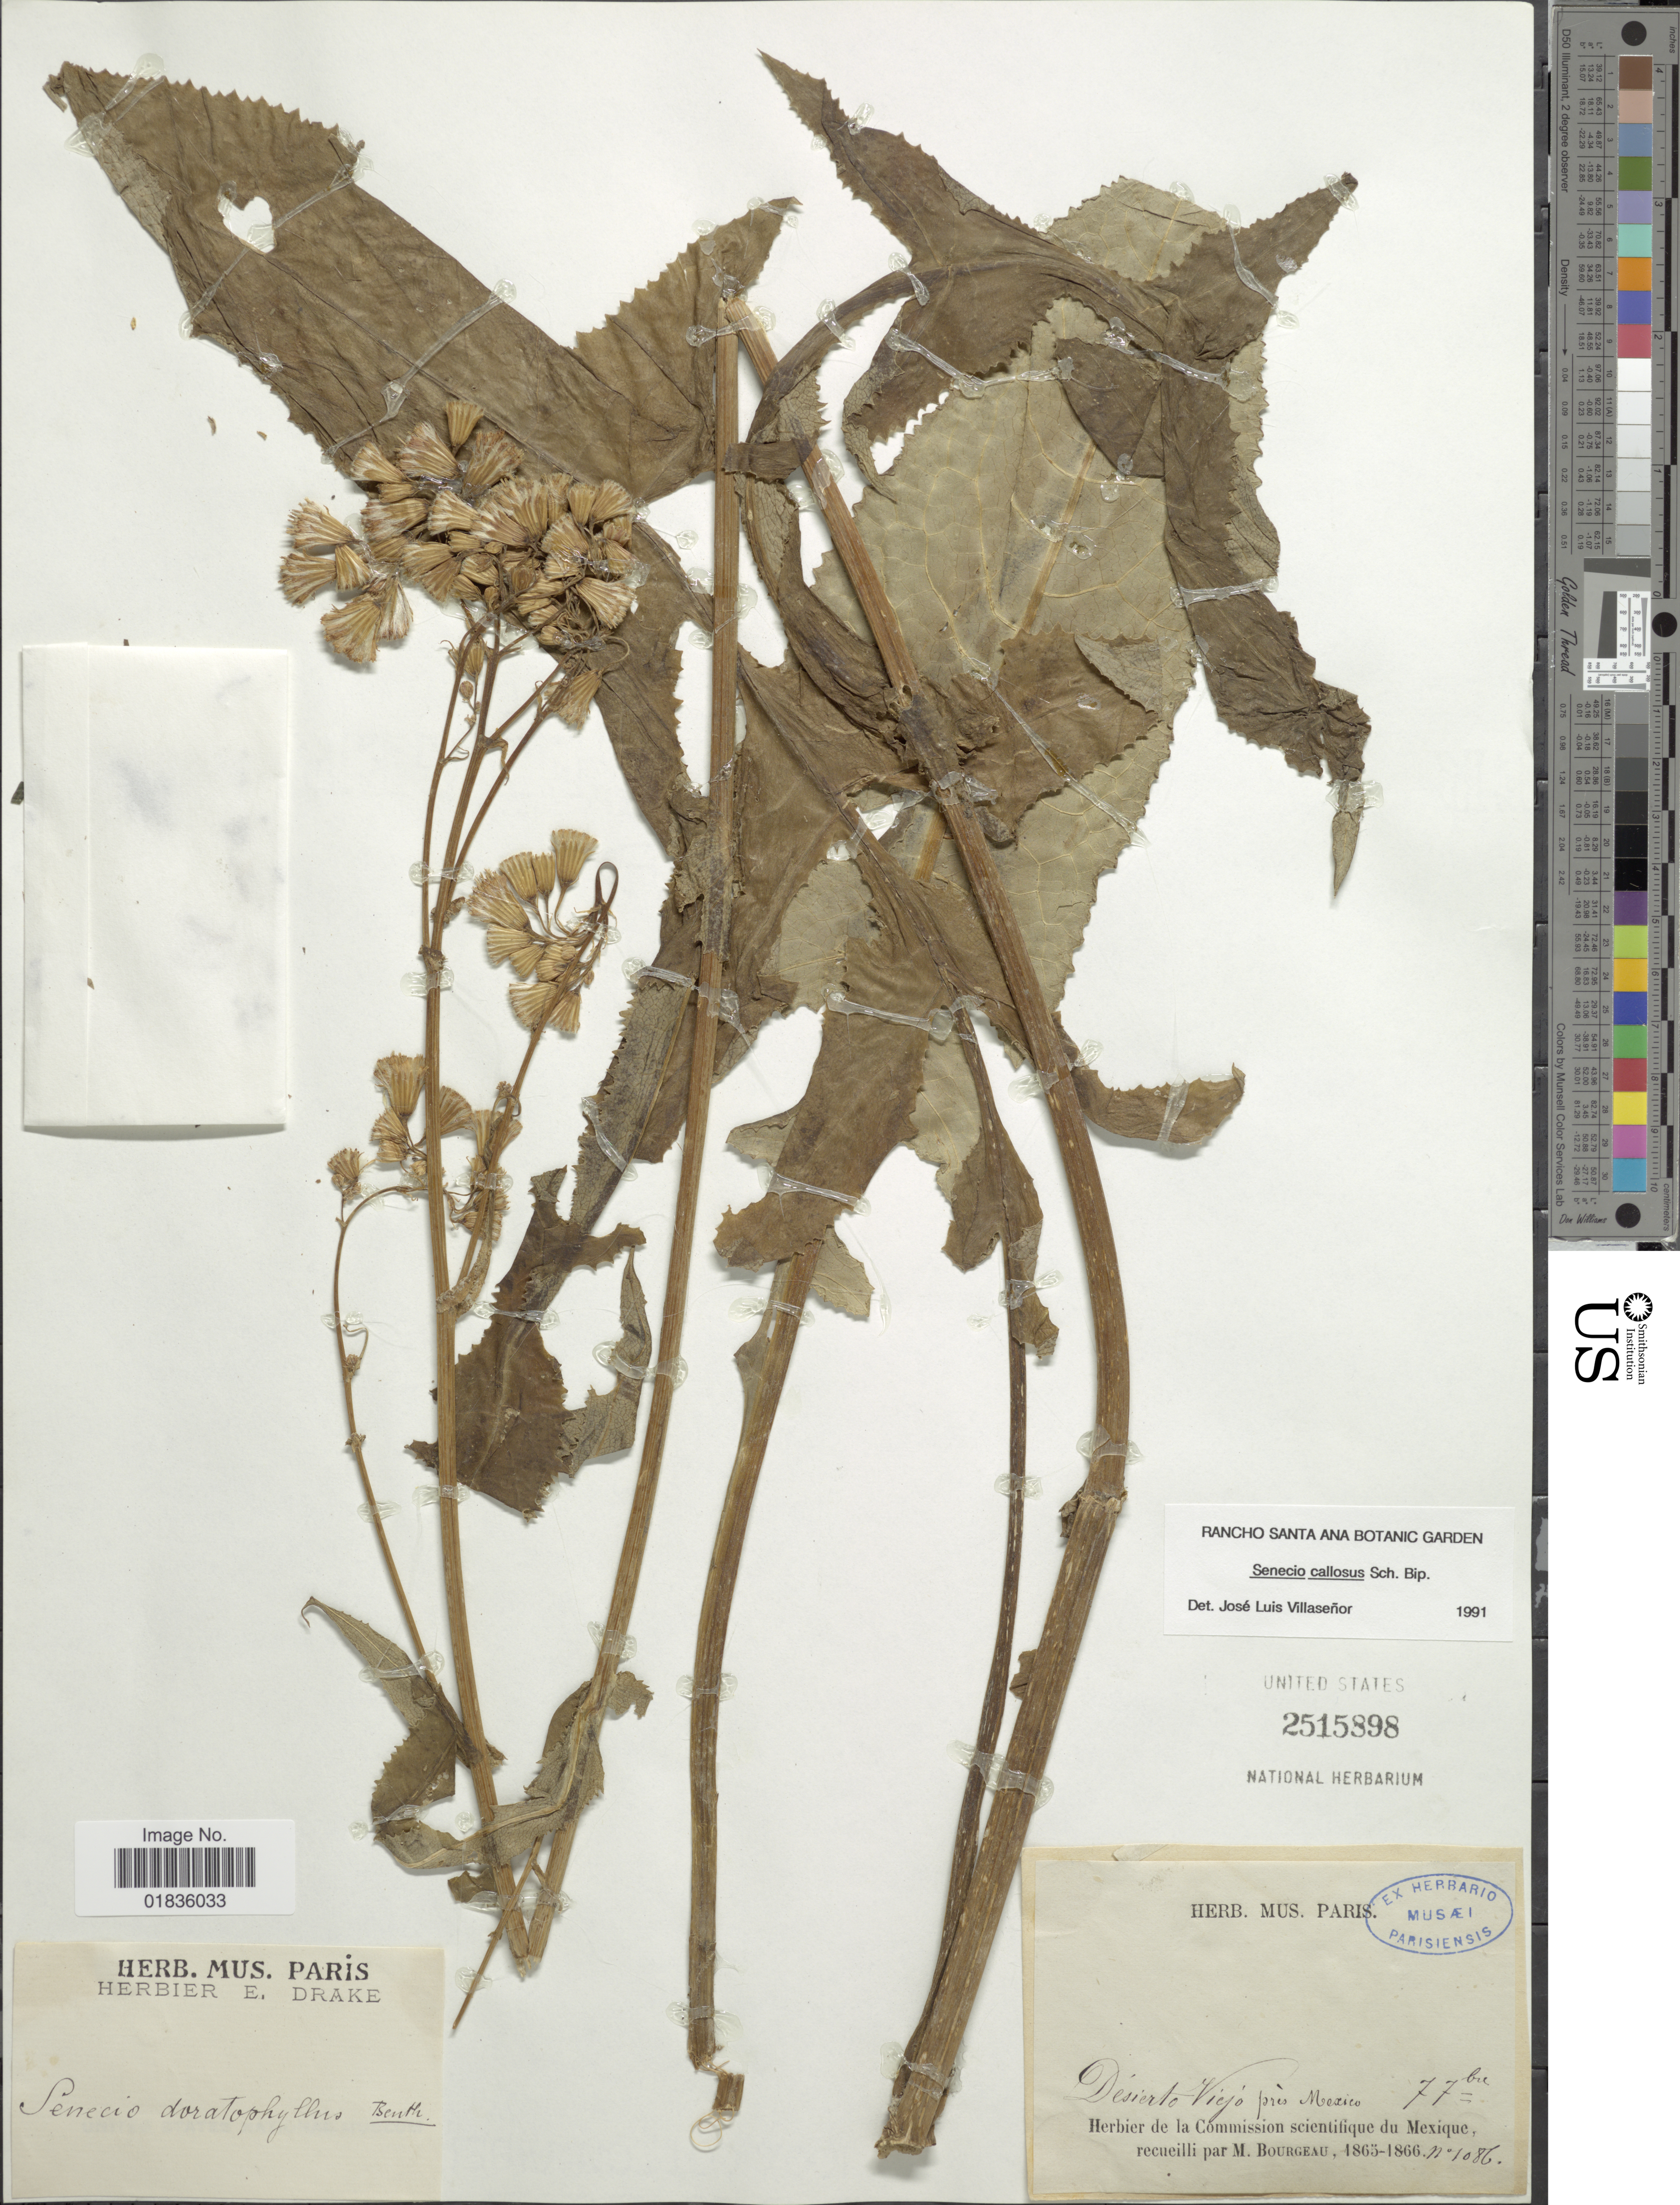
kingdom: Plantae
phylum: Tracheophyta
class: Magnoliopsida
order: Asterales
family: Asteraceae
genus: Senecio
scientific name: Senecio callosus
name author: Sch. Bip.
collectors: M. Bourgeau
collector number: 1086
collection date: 1865-09-07/1866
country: Mexico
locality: Desierto Viejo pres Mexico.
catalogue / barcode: US 2515898